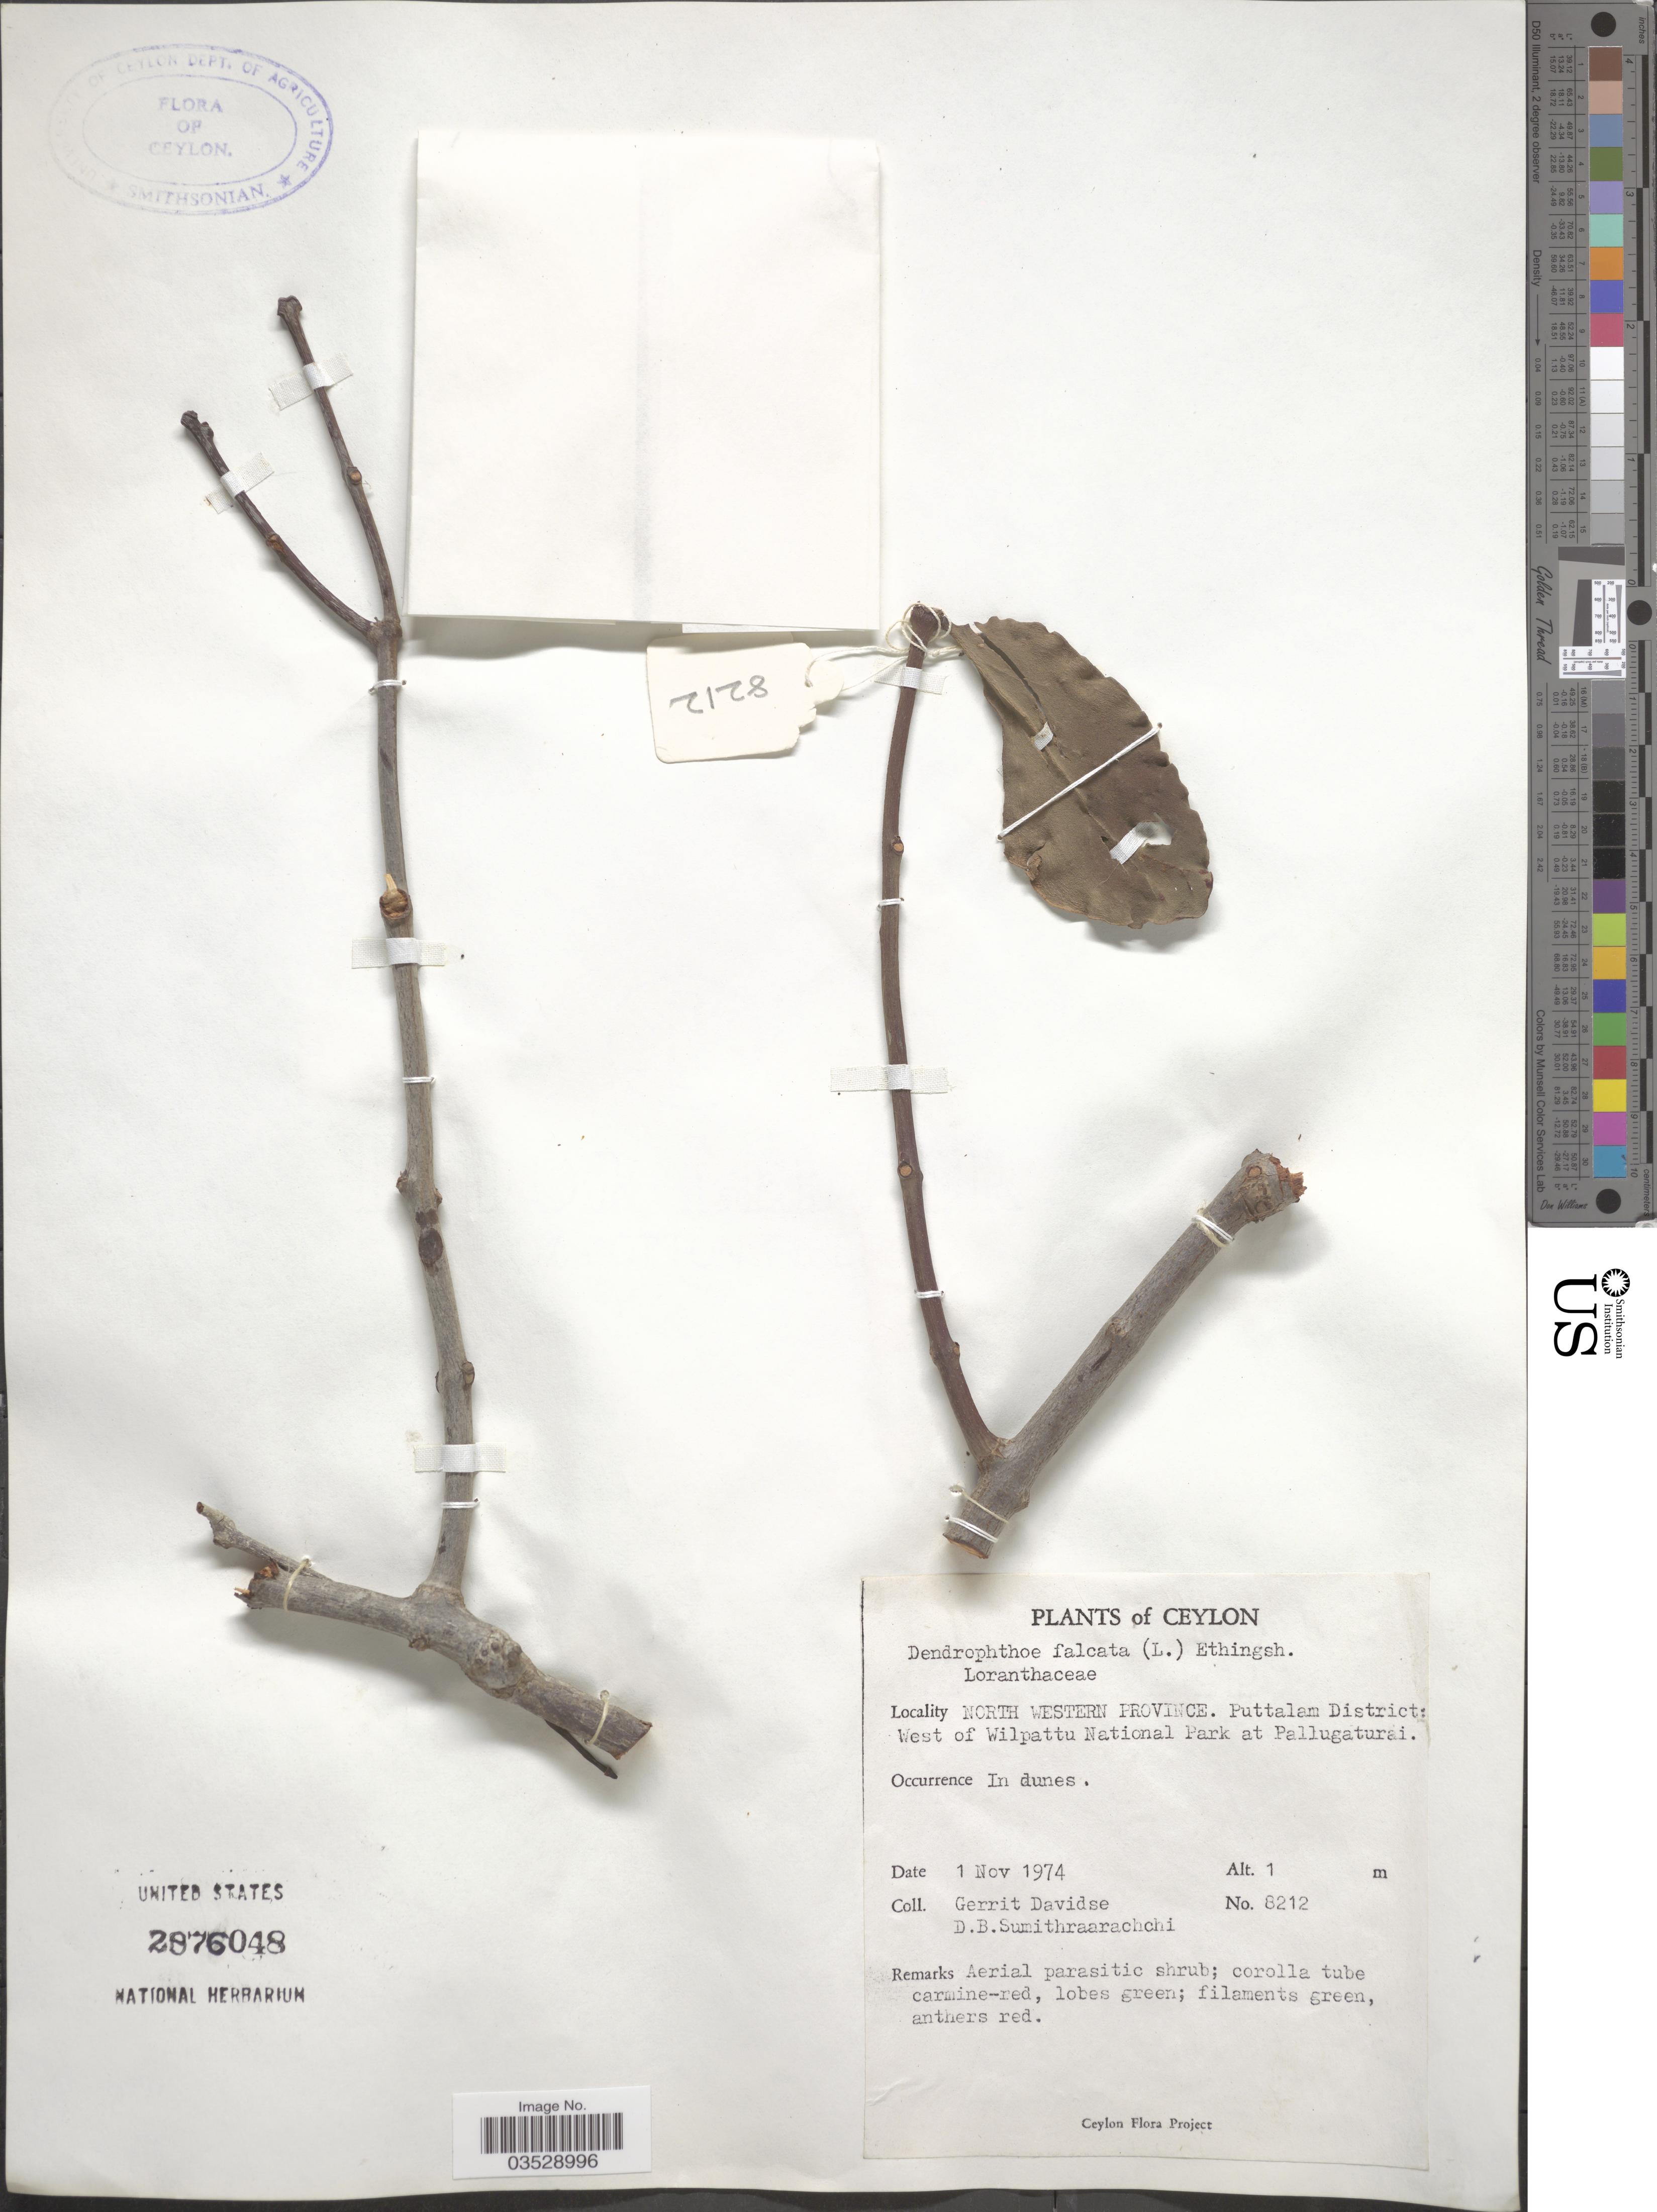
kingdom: Plantae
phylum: Tracheophyta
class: Magnoliopsida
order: Santalales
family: Loranthaceae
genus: Dendrophthoe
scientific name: Dendrophthoe falcata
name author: (L. f.) Ettingsh.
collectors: G. Davidse & D. B. Sumithraarachchi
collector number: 8212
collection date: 1974-11-01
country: Sri Lanka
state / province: North Western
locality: Ceylon. Puttalam District: West of Wilpattu National Park at Pallugaturai.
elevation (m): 1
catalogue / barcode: US 2876048